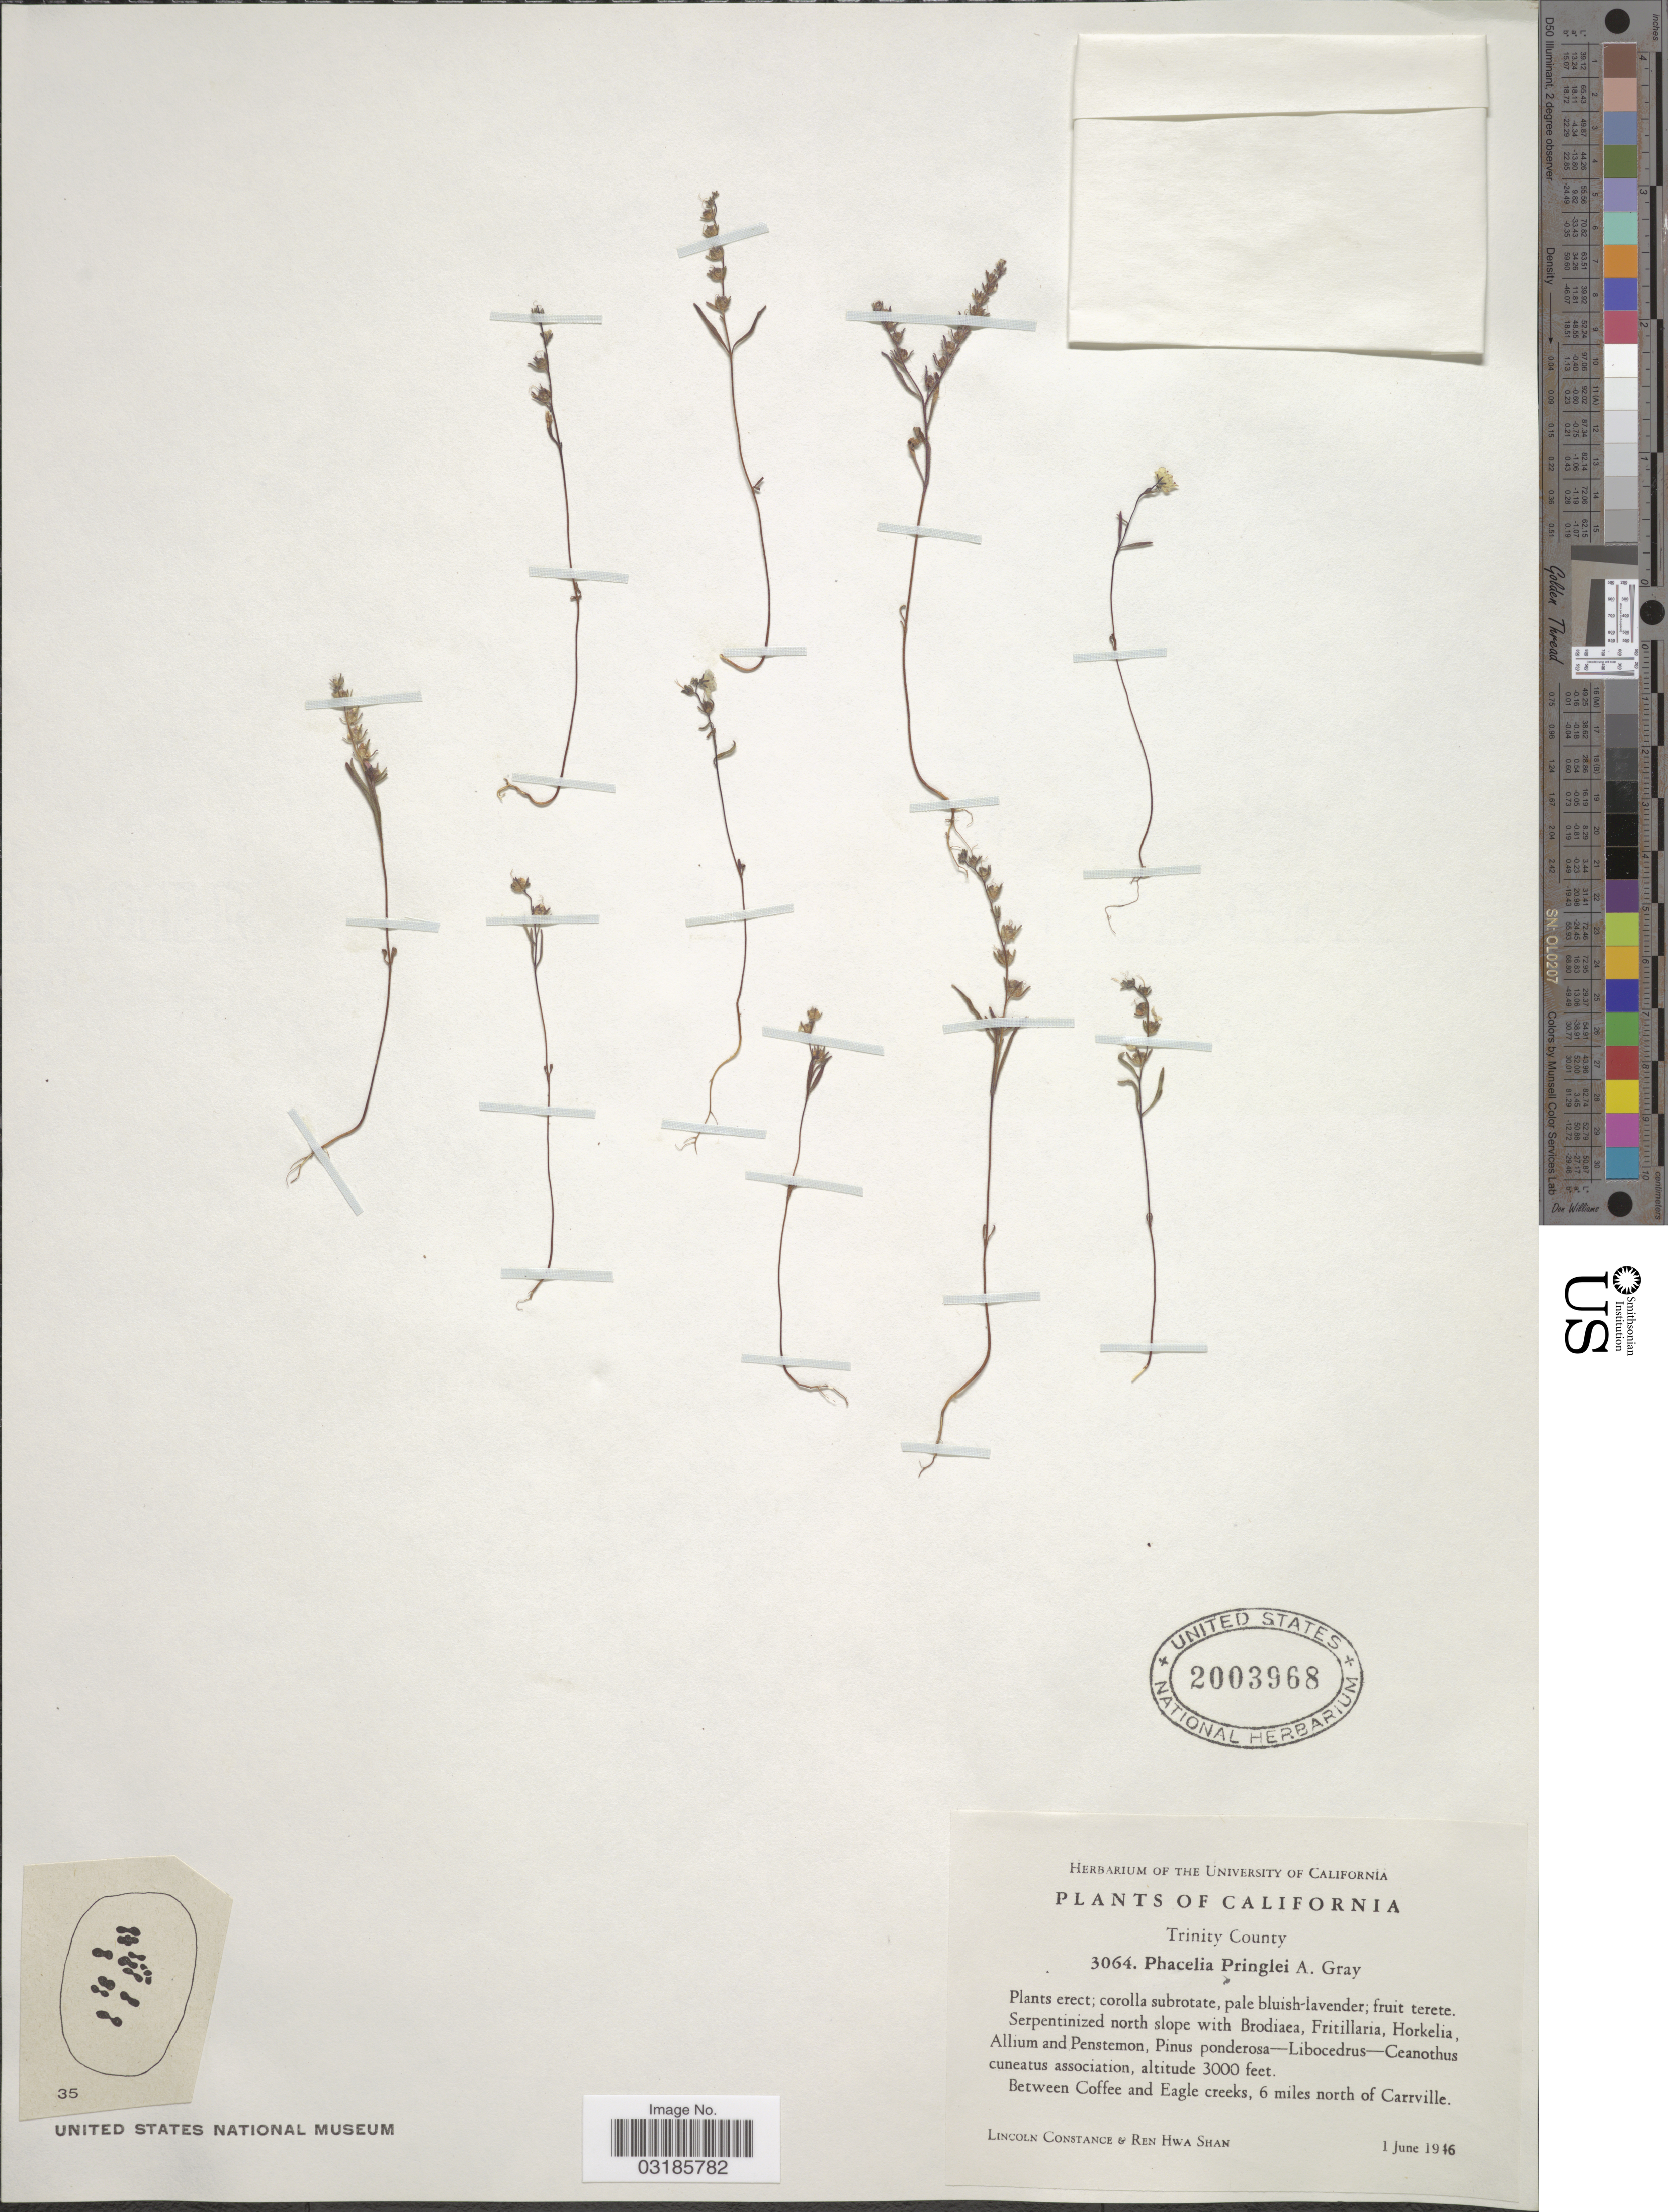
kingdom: Plantae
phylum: Tracheophyta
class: Magnoliopsida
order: Boraginales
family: Hydrophyllaceae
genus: Phacelia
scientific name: Phacelia pringlei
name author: A. Gray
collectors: L. Constance & R. Shan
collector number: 3064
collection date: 1946-06-01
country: United States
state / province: California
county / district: Trinity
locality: Trinity County. Between Coffee and Eagle creeks, 6 miles north of Carrville.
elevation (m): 914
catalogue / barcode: US 2003968